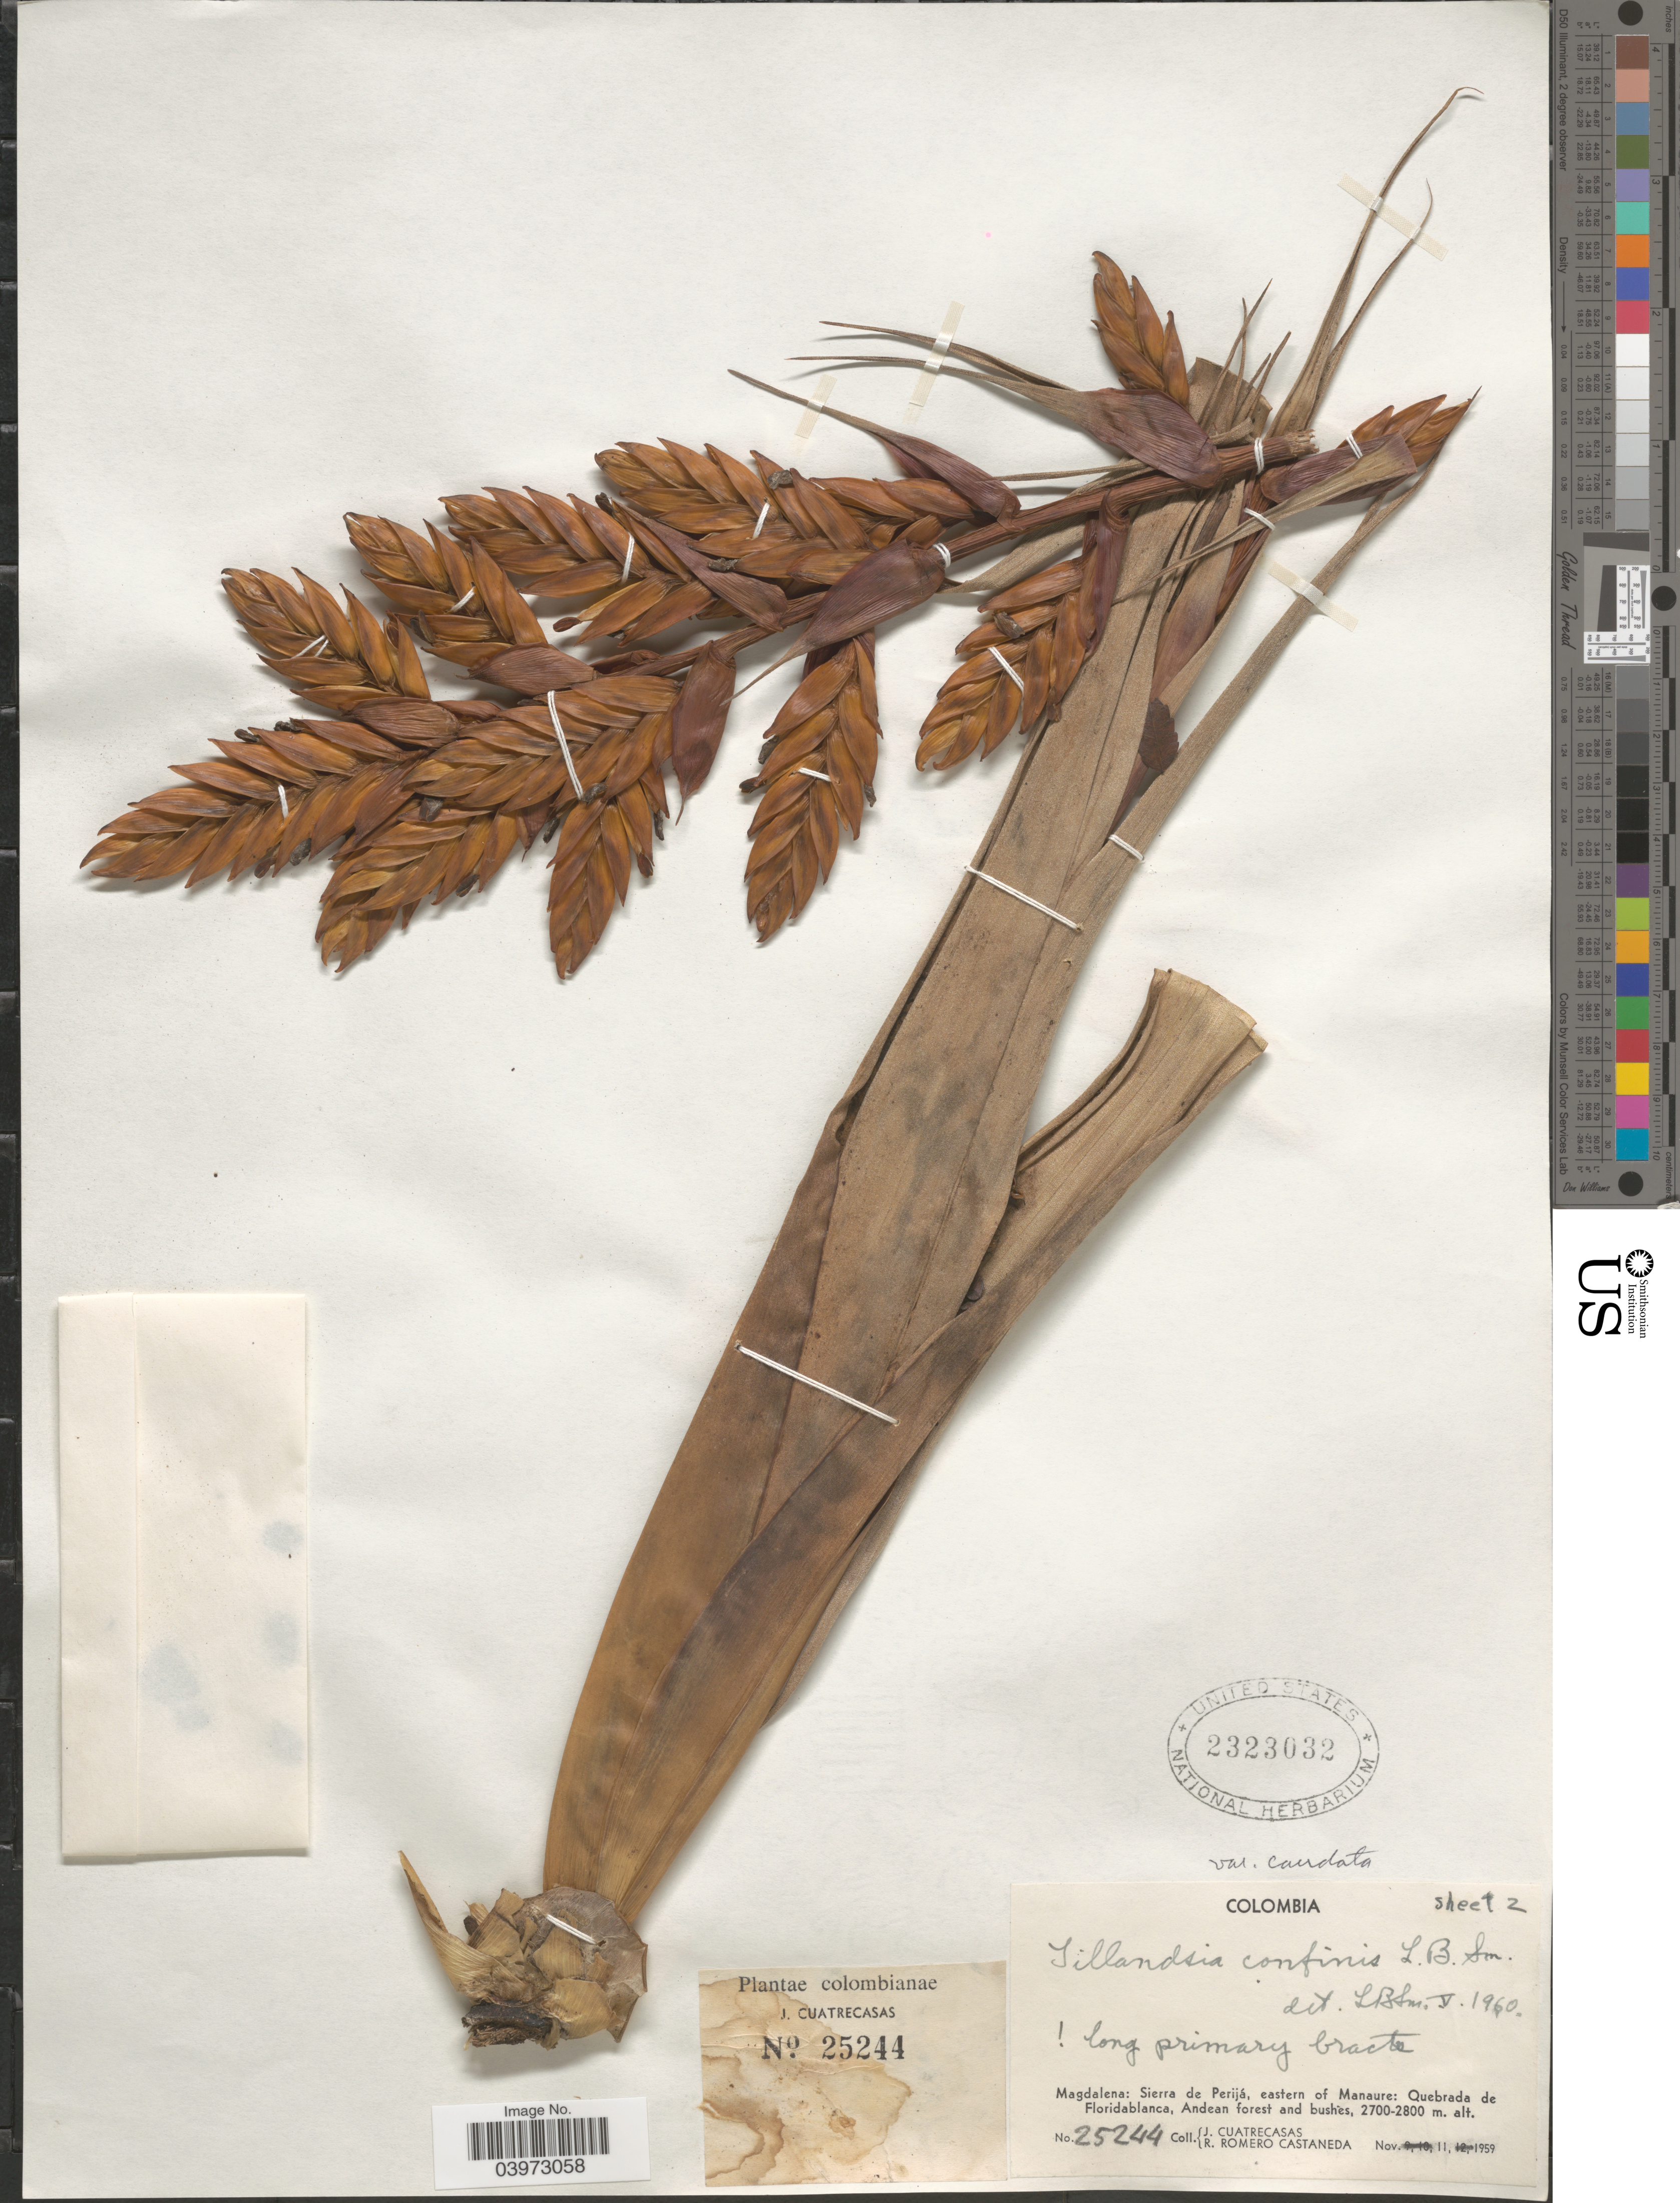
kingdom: Plantae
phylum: Tracheophyta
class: Liliopsida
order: Poales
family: Bromeliaceae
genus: Tillandsia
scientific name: Tillandsia confinis var. caudata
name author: L.B. Sm.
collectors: J. Cuatrecasas & R. Romero Castañeda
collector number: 25244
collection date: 1959-11-11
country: Colombia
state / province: Magdalena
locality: Sierra de Perijá, eastern of Manaure: Quebrada de Floridablanca, Andean forest and bushes.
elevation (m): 2700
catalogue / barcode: US 2323032